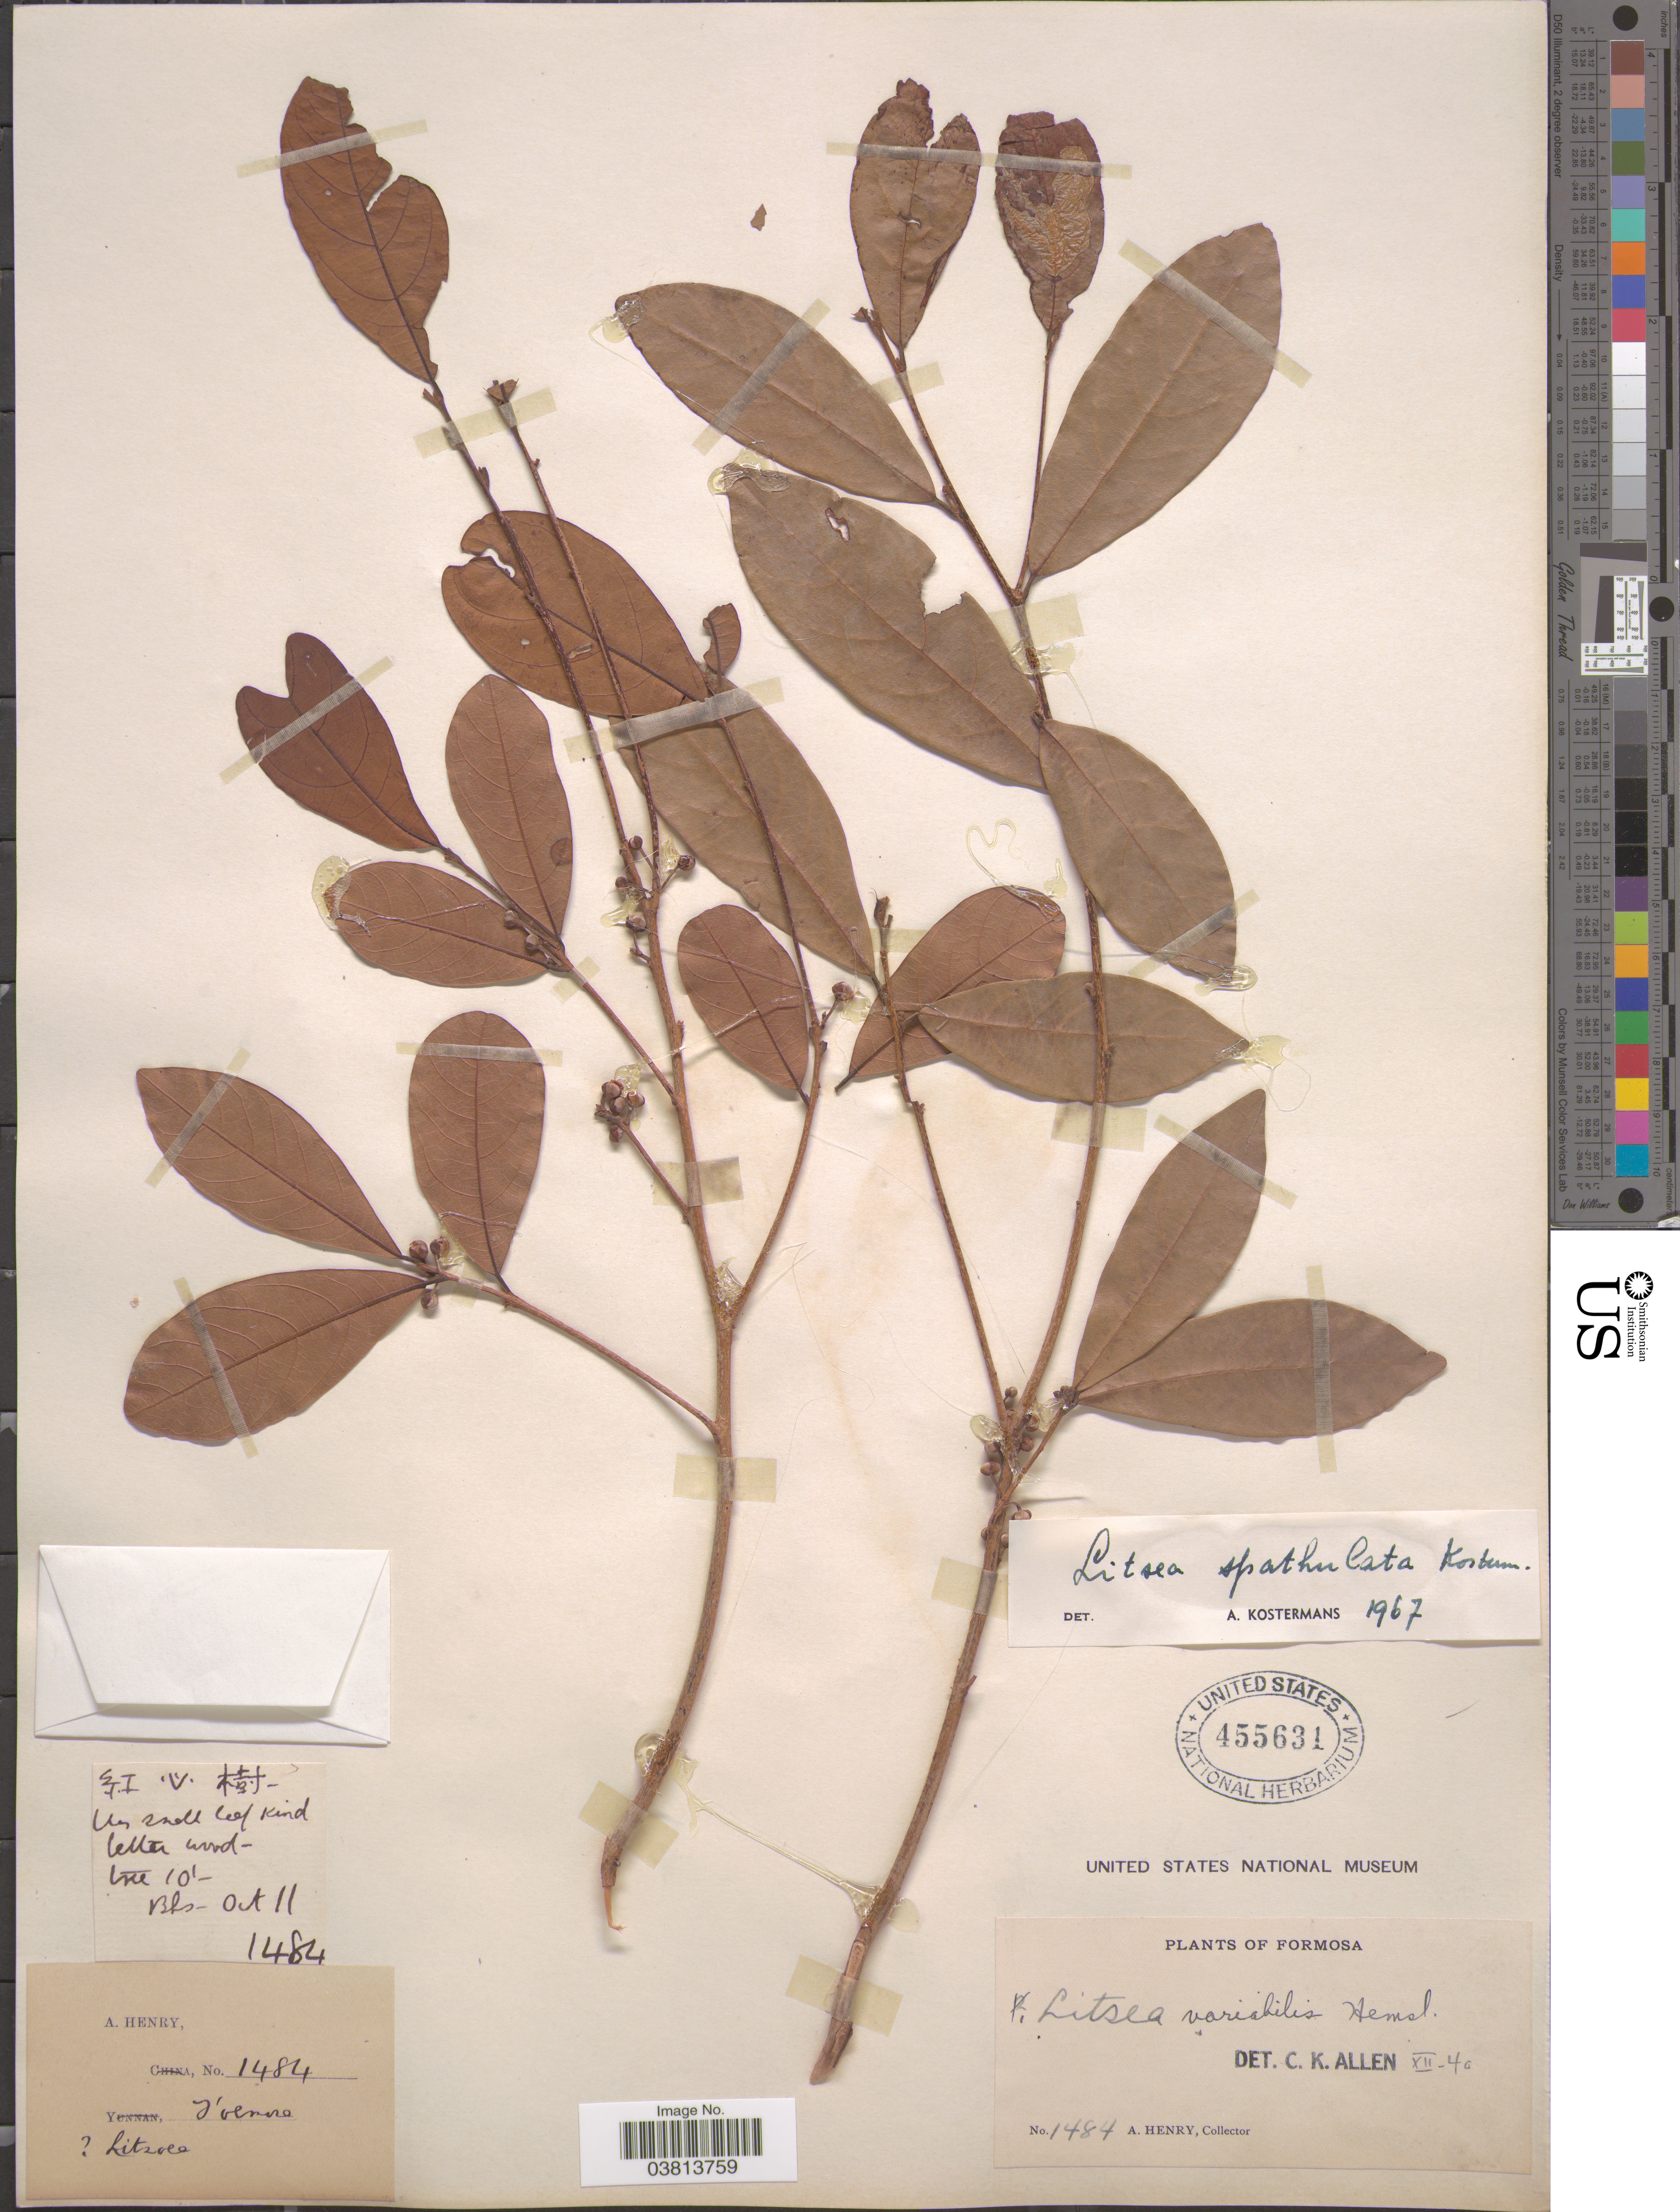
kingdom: Plantae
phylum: Tracheophyta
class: Magnoliopsida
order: Laurales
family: Lauraceae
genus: Litsea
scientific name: Litsea spathulata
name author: Kosterm.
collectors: A. Henry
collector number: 1484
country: Taiwan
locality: Formosa. Bks [Bankenseng]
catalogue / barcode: US 455631